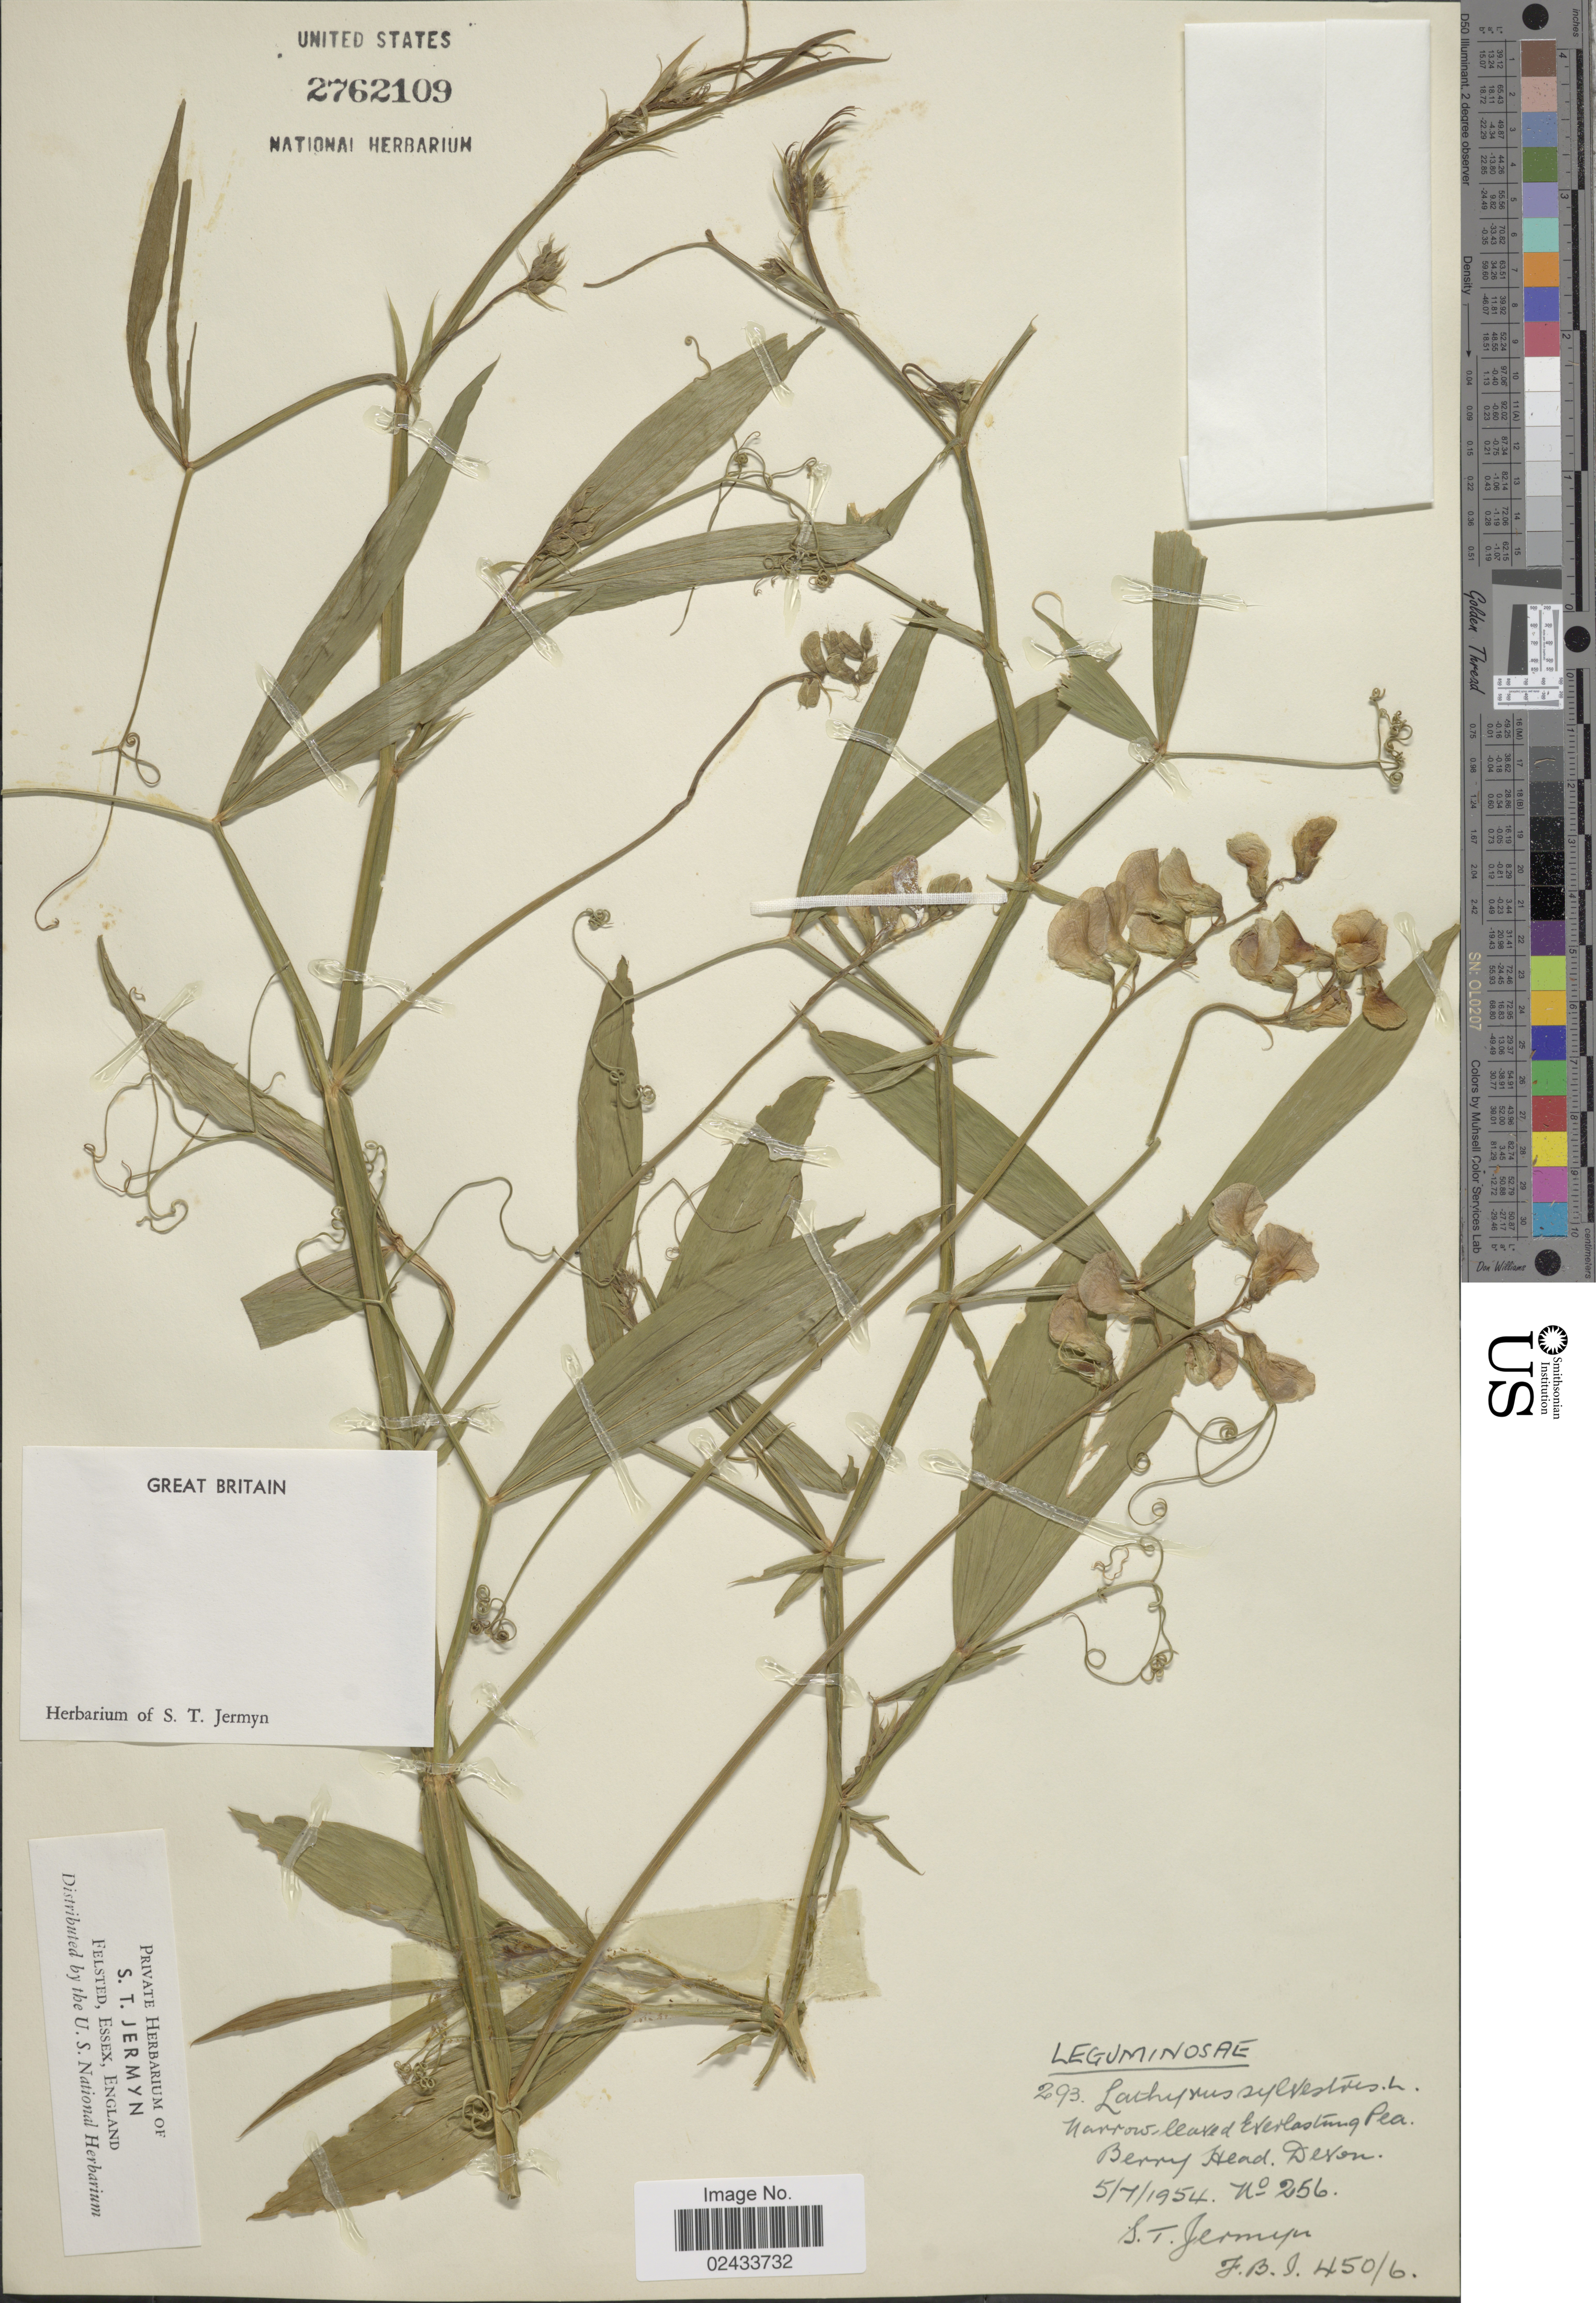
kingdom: Plantae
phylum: Tracheophyta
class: Magnoliopsida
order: Fabales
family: Fabaceae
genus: Lathyrus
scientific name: Lathyrus sylvestris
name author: L.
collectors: S. Jermyn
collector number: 256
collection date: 1954-07-05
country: United Kingdom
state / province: England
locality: Berry Head, Devon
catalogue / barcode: US 2762109